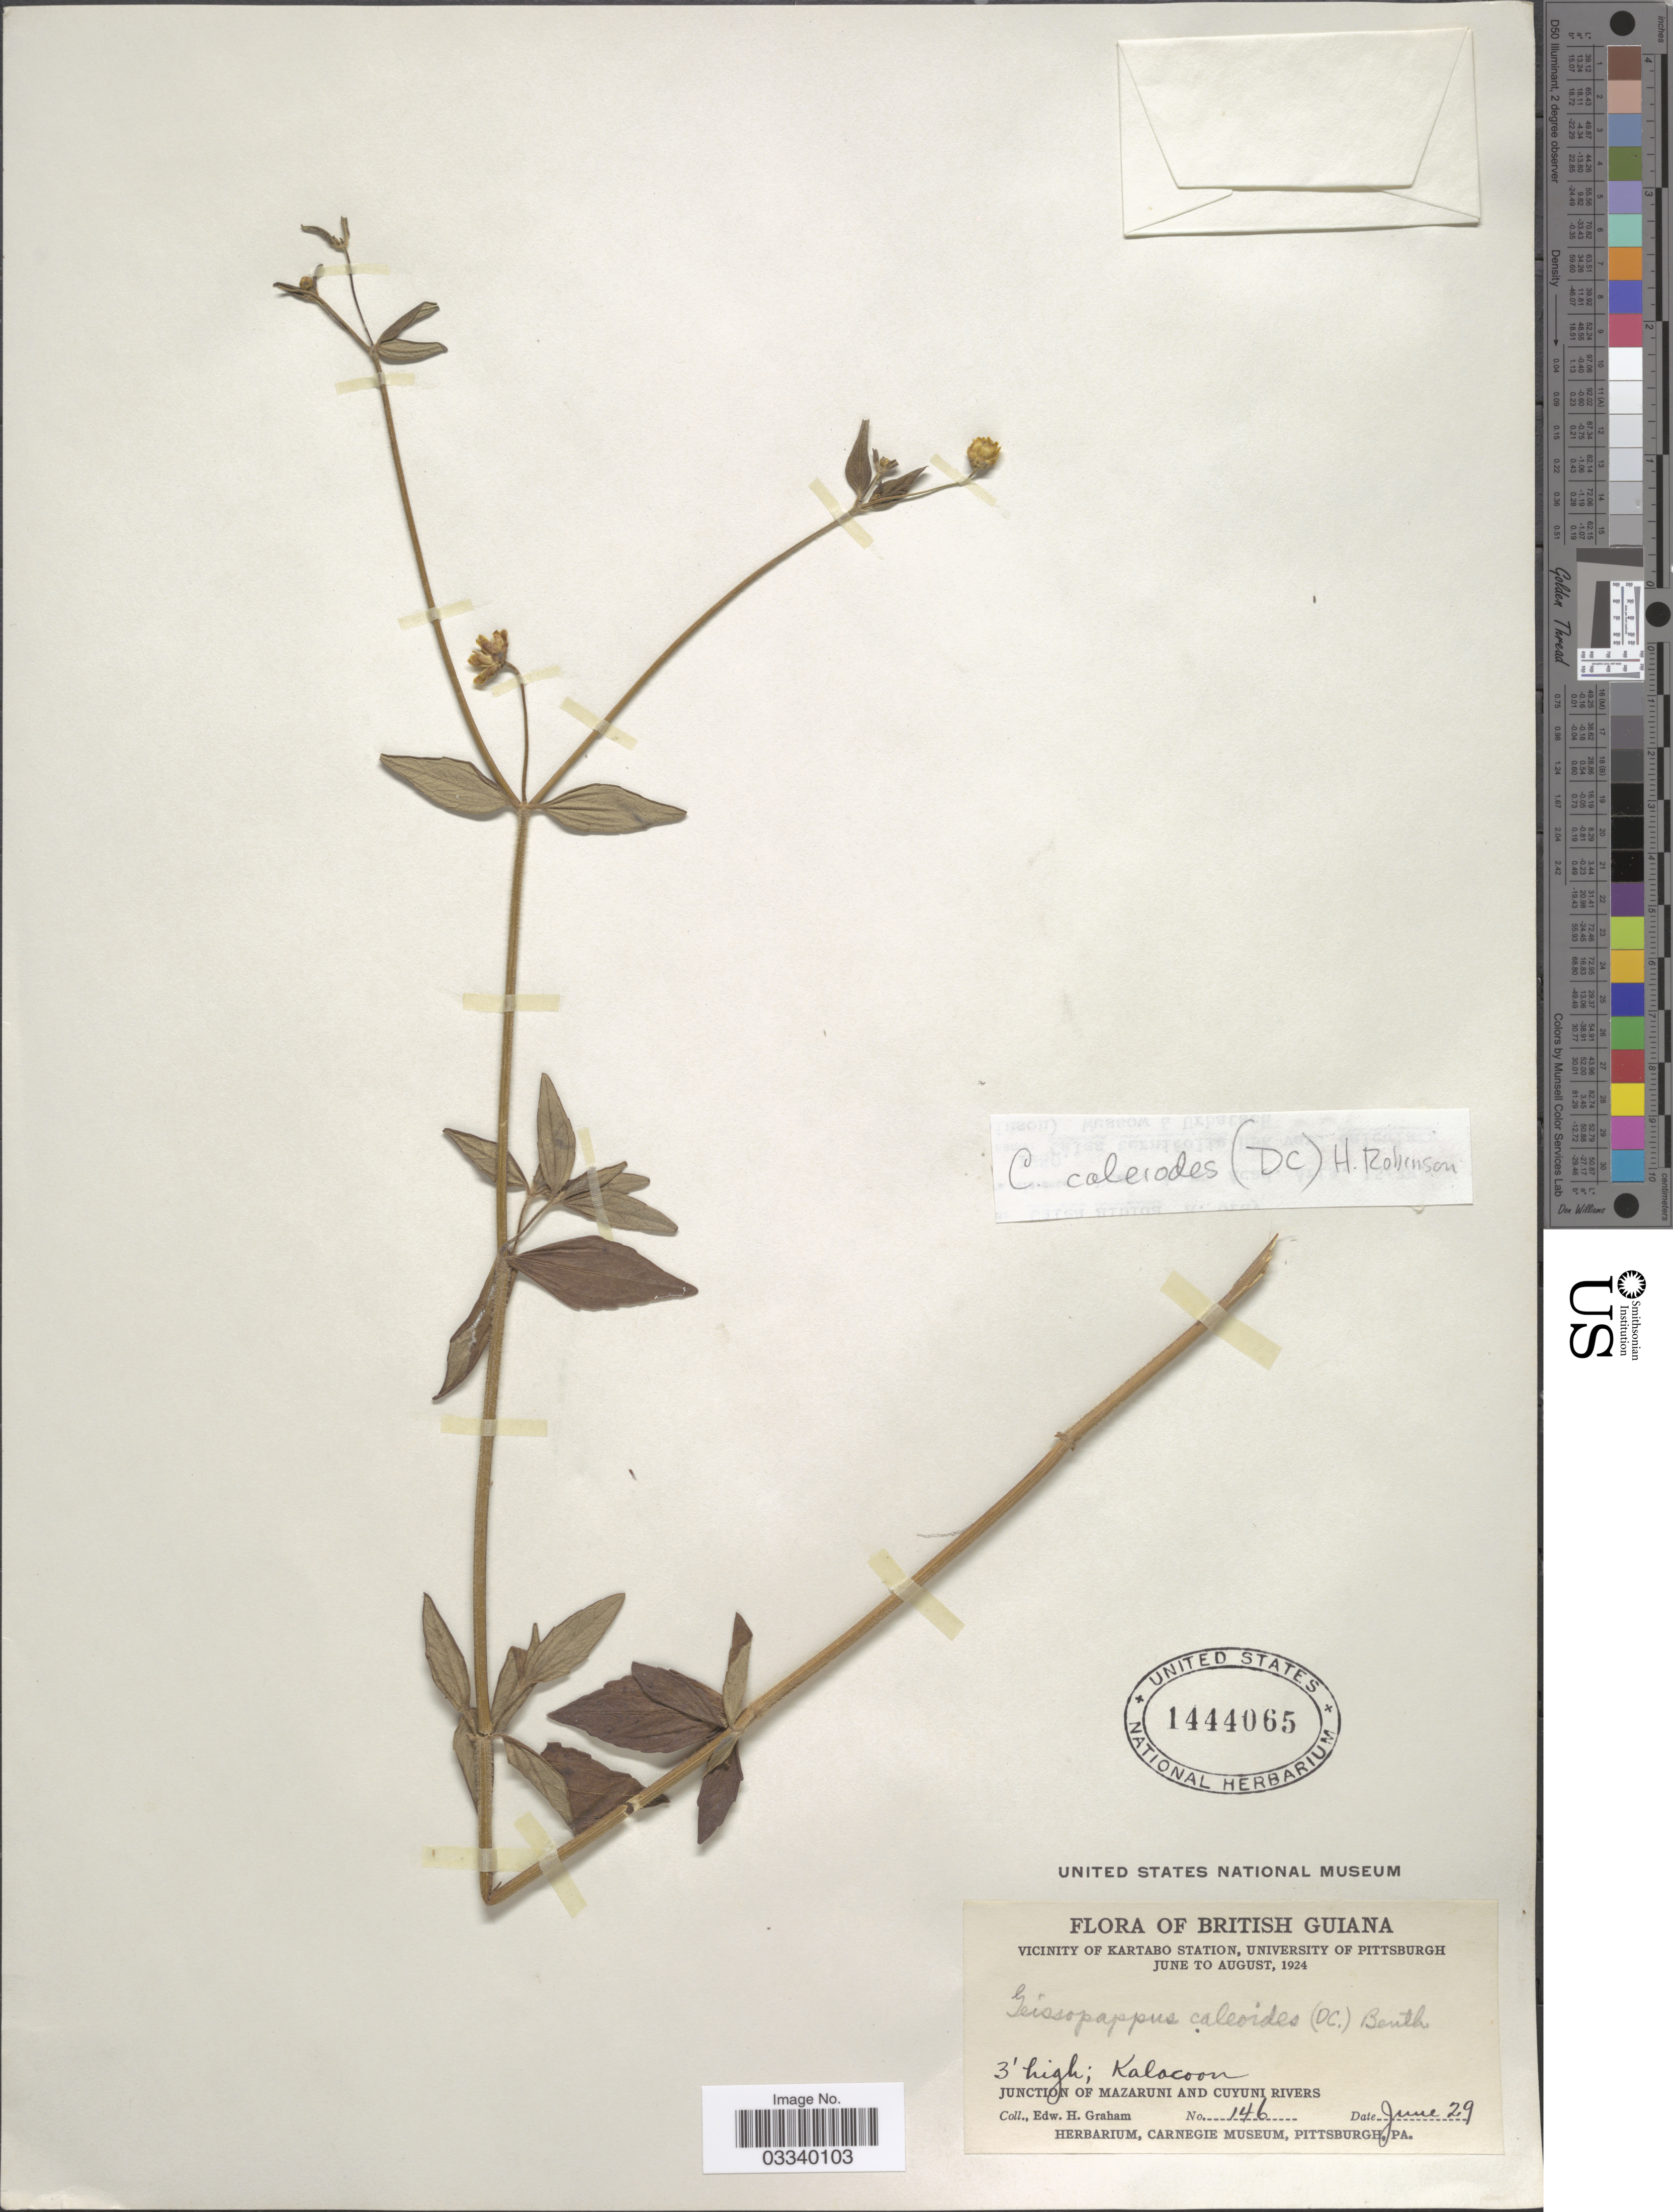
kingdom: Plantae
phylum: Tracheophyta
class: Magnoliopsida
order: Asterales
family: Asteraceae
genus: Calea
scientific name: Calea caleoides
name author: (DC.) H. Rob.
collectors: E. H. Graham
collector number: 146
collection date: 1924-06-29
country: Guyana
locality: British Guiana. Kalacoon, Junction of Mazaruni and Cayuni Rivers.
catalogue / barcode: US 1444065